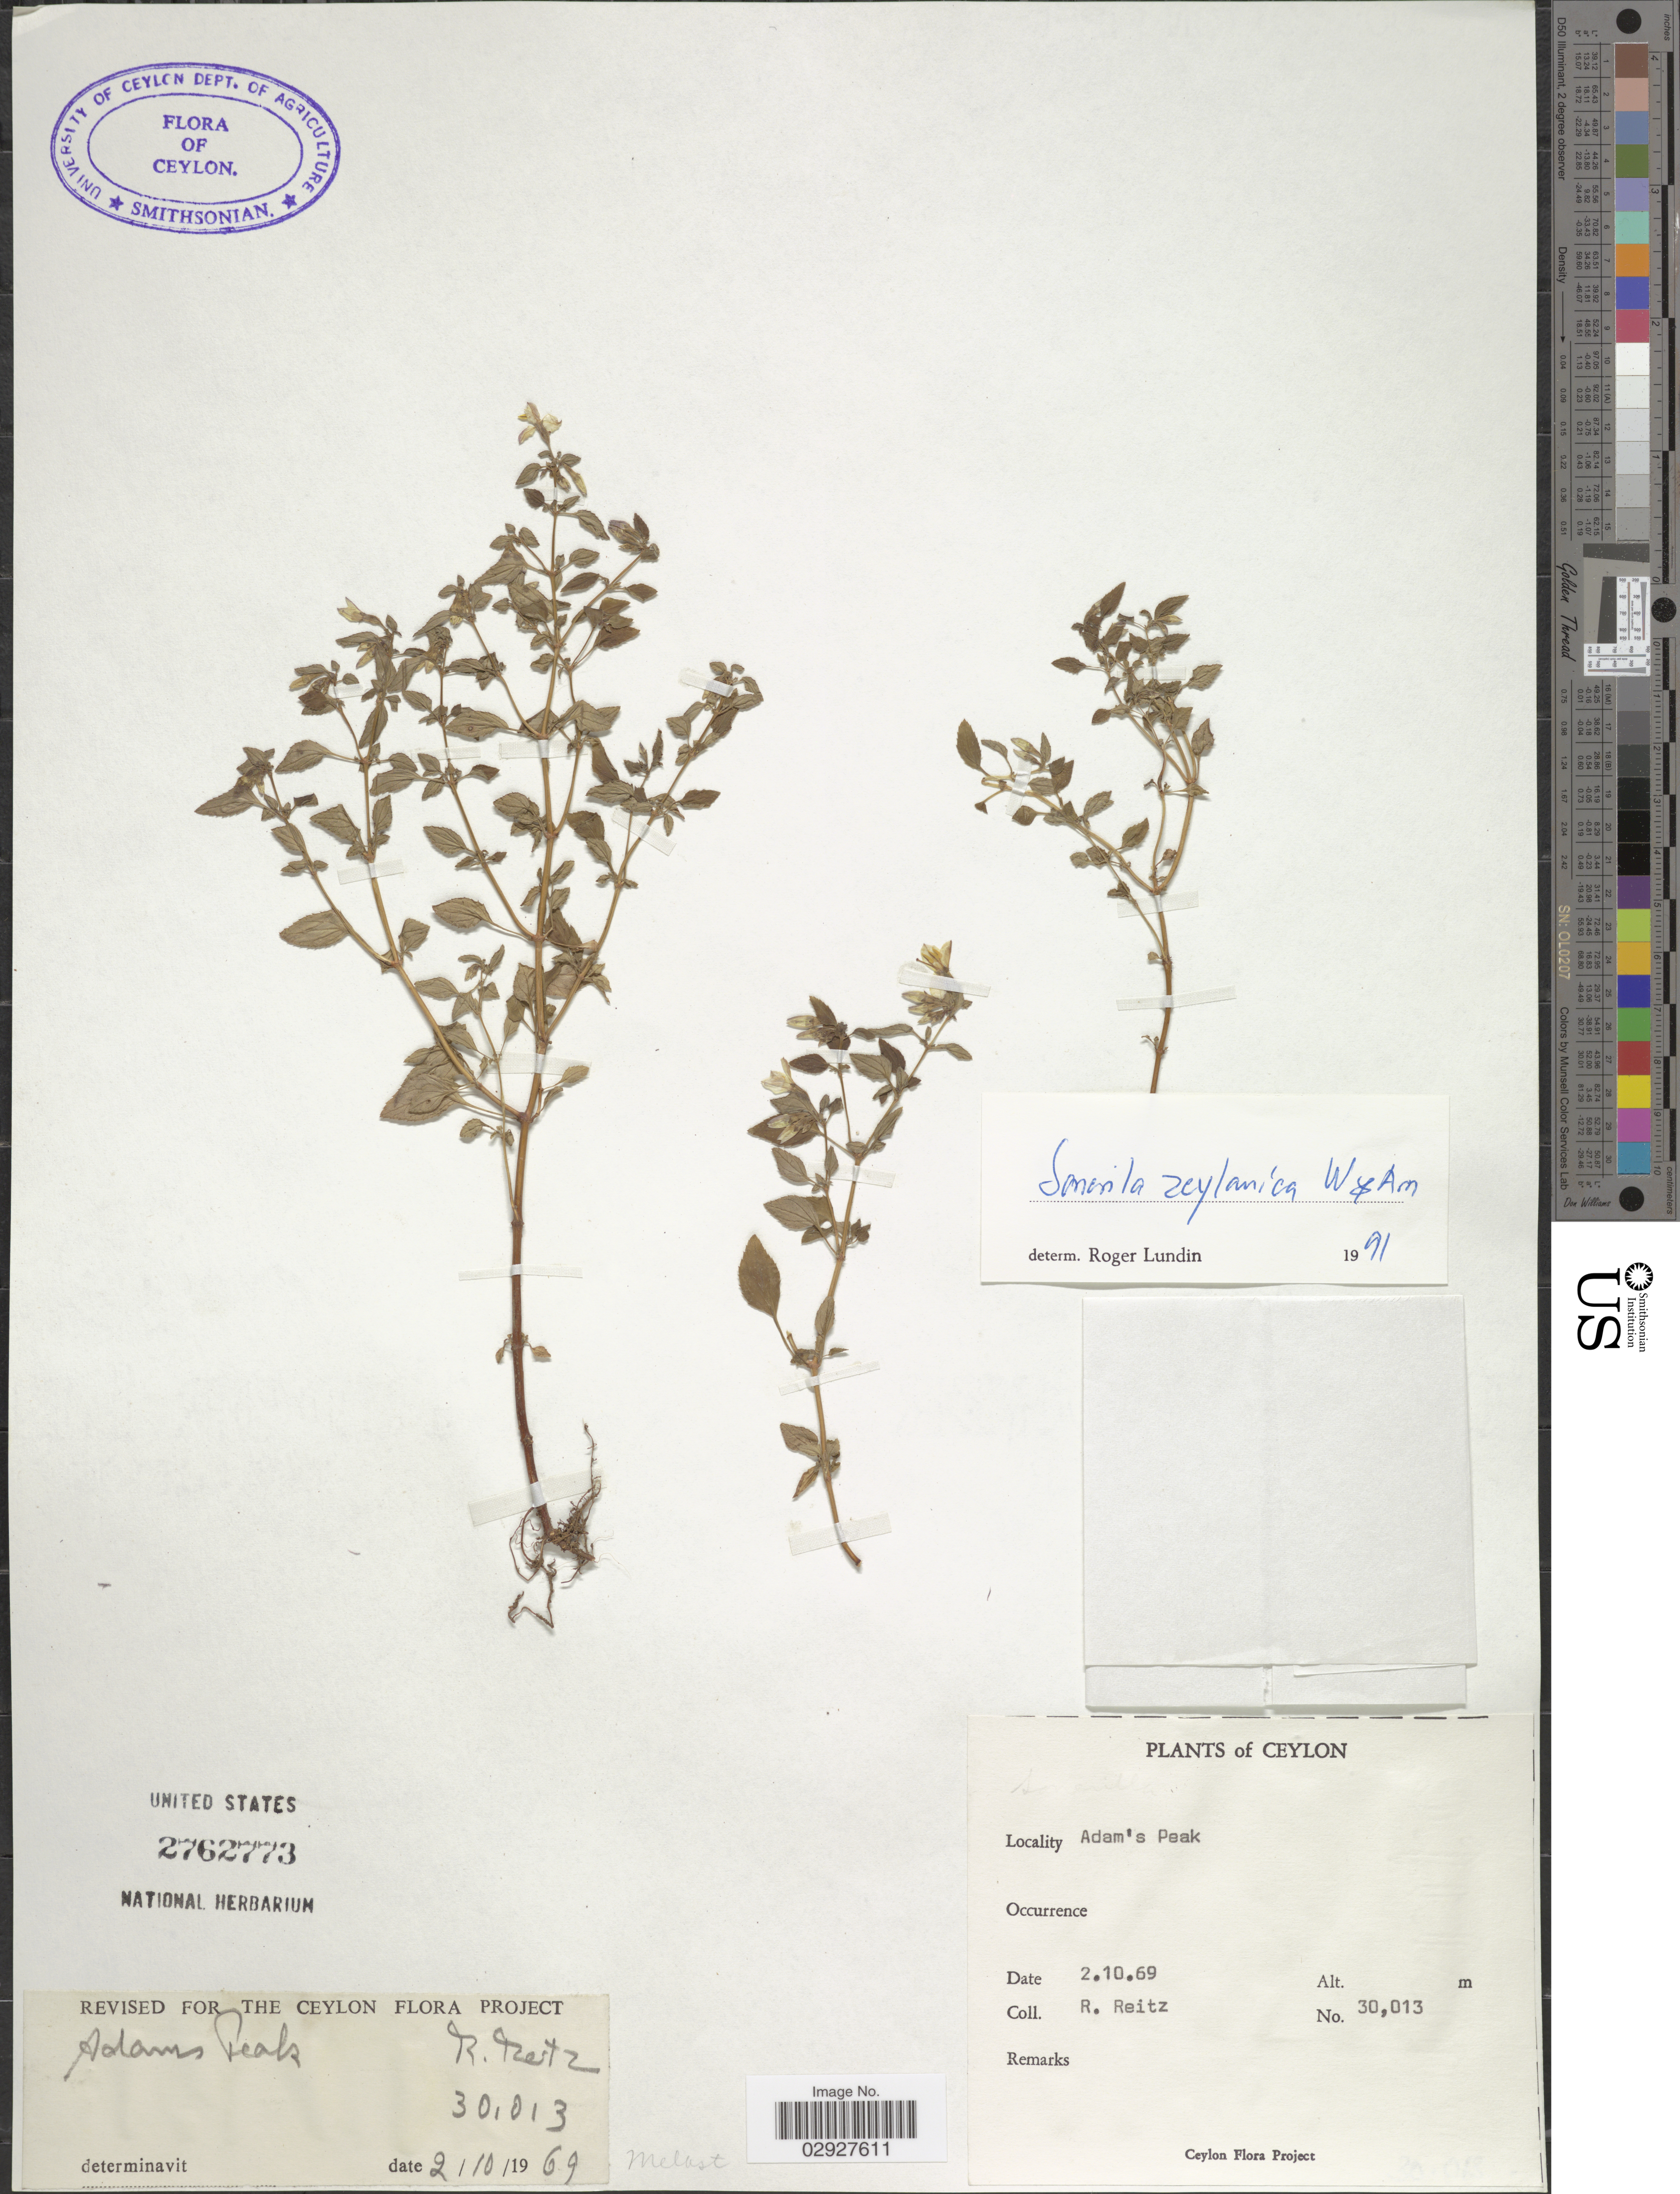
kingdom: Plantae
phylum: Tracheophyta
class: Magnoliopsida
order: Myrtales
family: Melastomataceae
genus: Sonerila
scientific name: Sonerila zeylanica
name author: Wight & Arn.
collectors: R. Reitz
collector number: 30013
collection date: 1969-10-02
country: Sri Lanka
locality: Ceylon. Adam's Peak.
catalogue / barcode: US 2762773